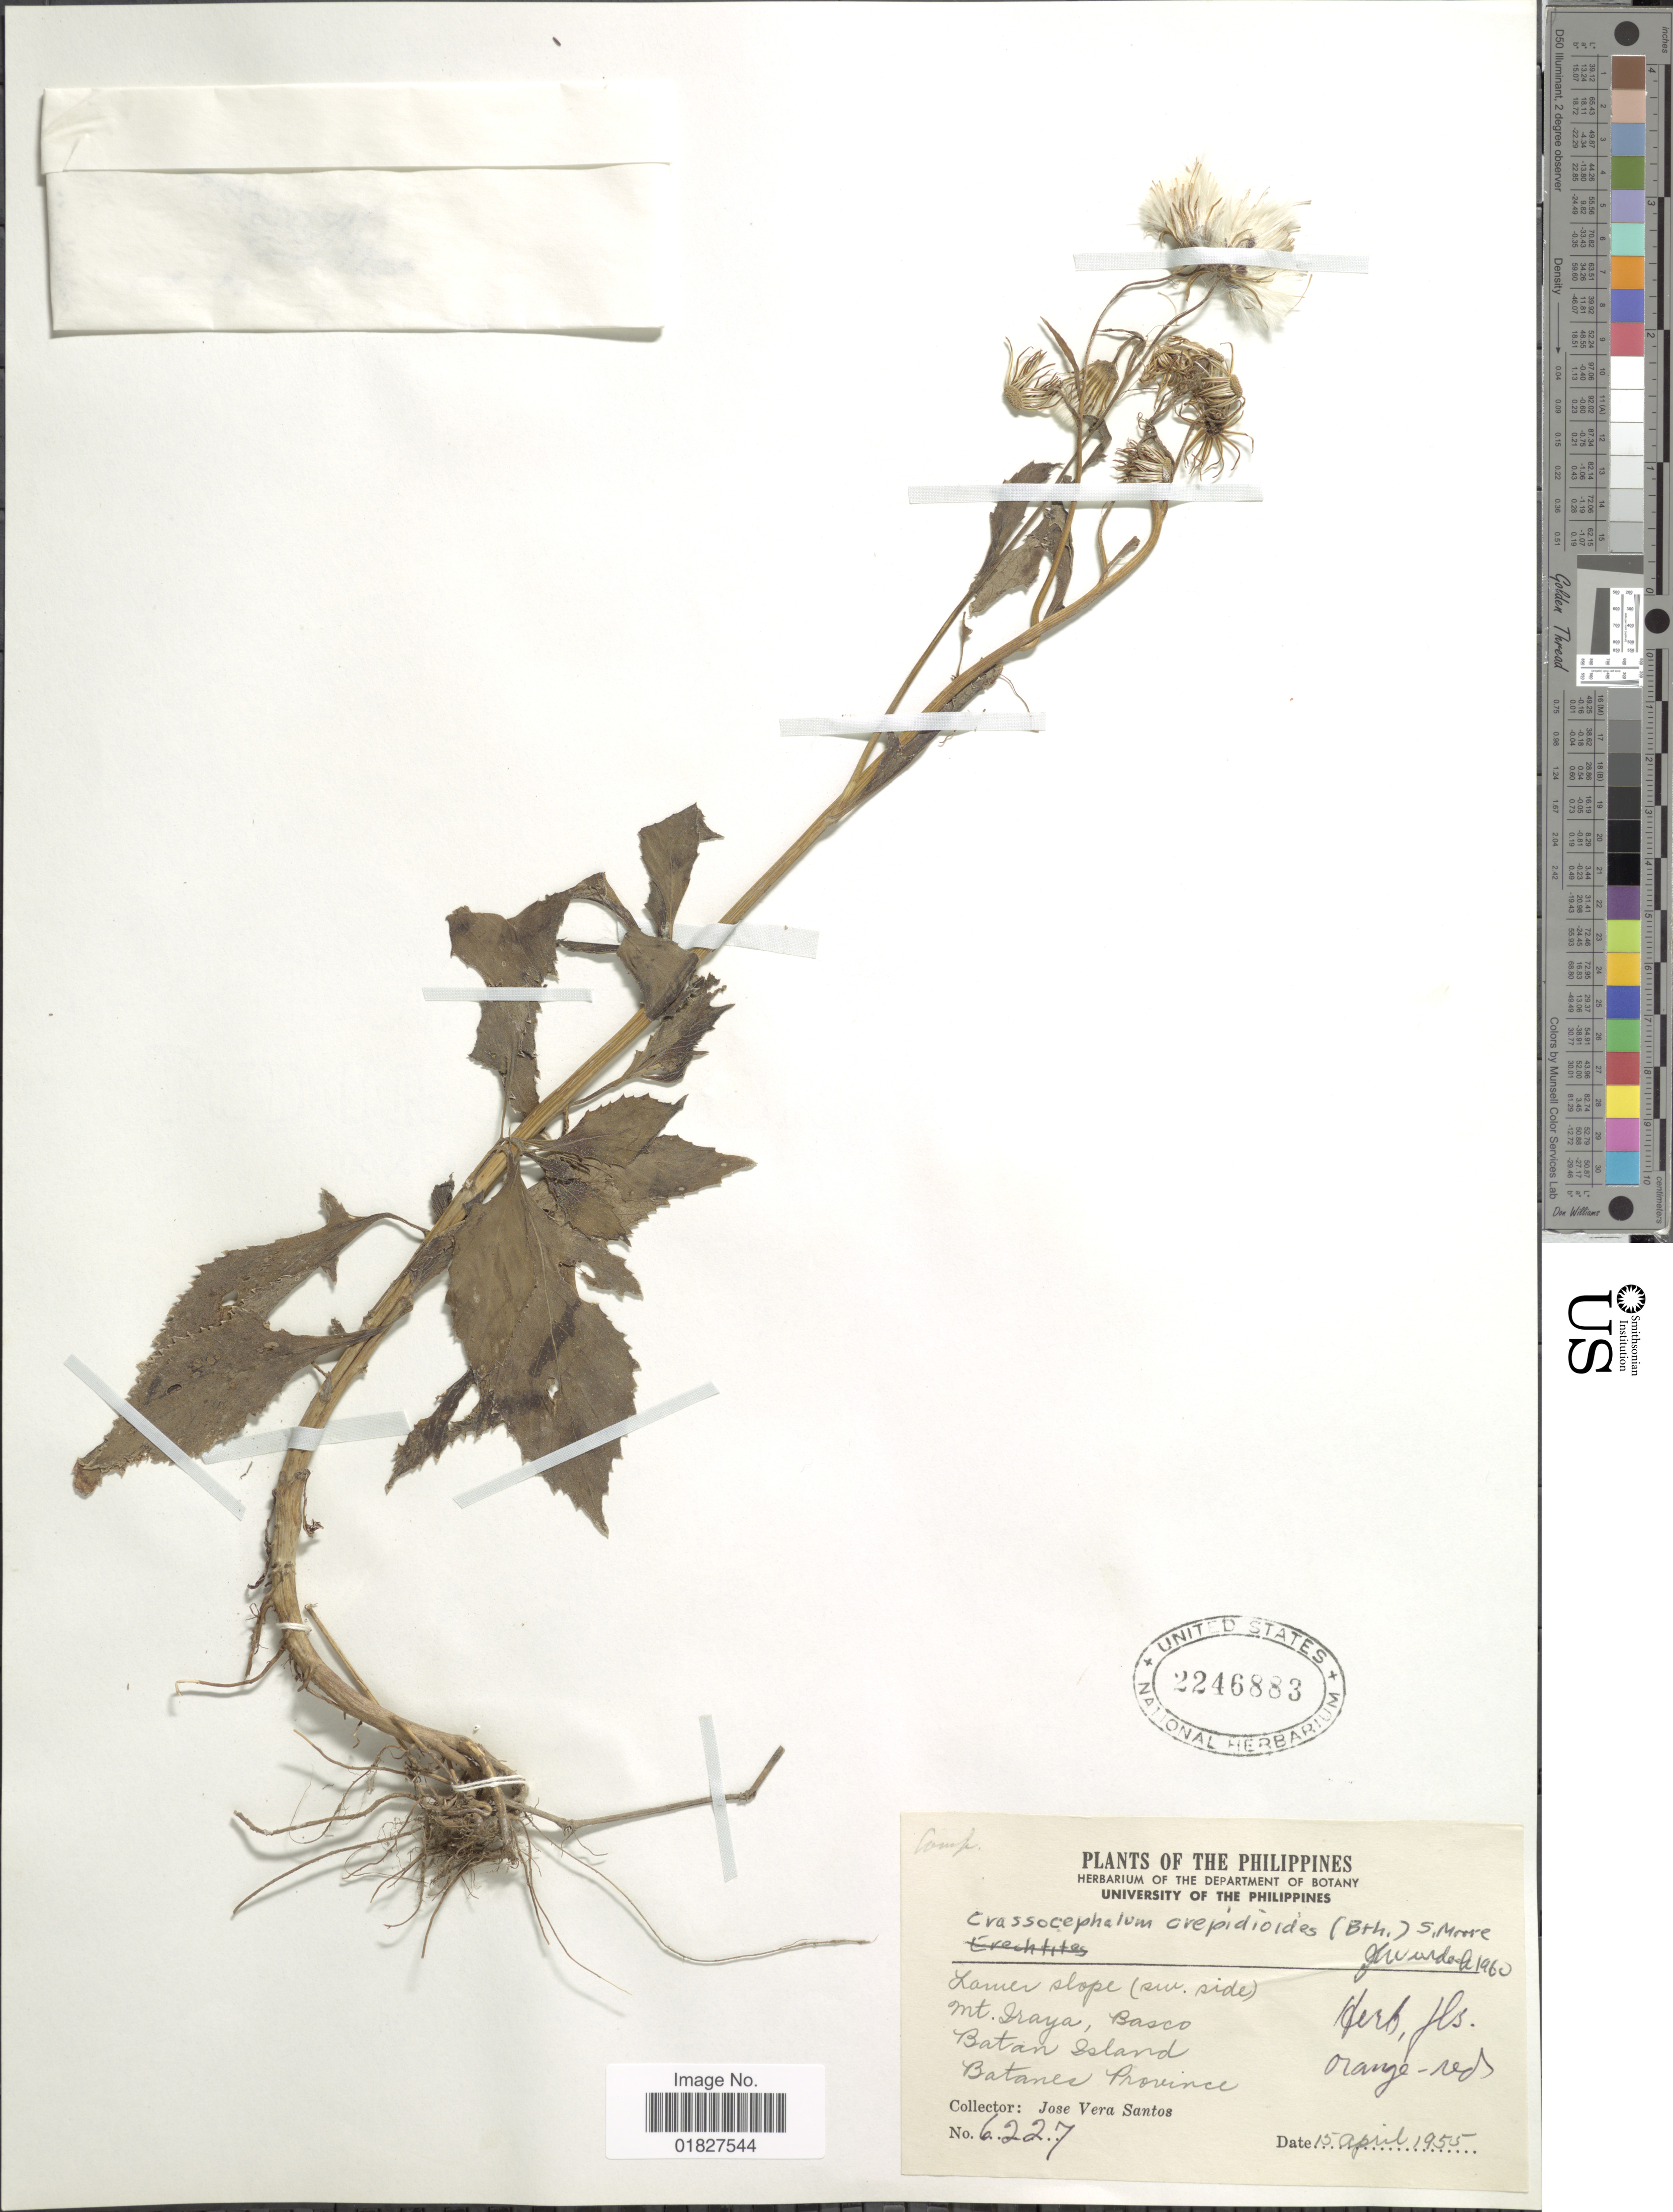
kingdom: Plantae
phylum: Tracheophyta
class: Magnoliopsida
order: Asterales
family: Asteraceae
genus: Crassocephalum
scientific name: Crassocephalum crepidioides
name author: (Benth.) S. Moore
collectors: J. Santos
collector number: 6227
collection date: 1955-04-15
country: Philippines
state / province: Cagayan Valley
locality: Batan Island (Batanes Province)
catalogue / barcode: US 2246883